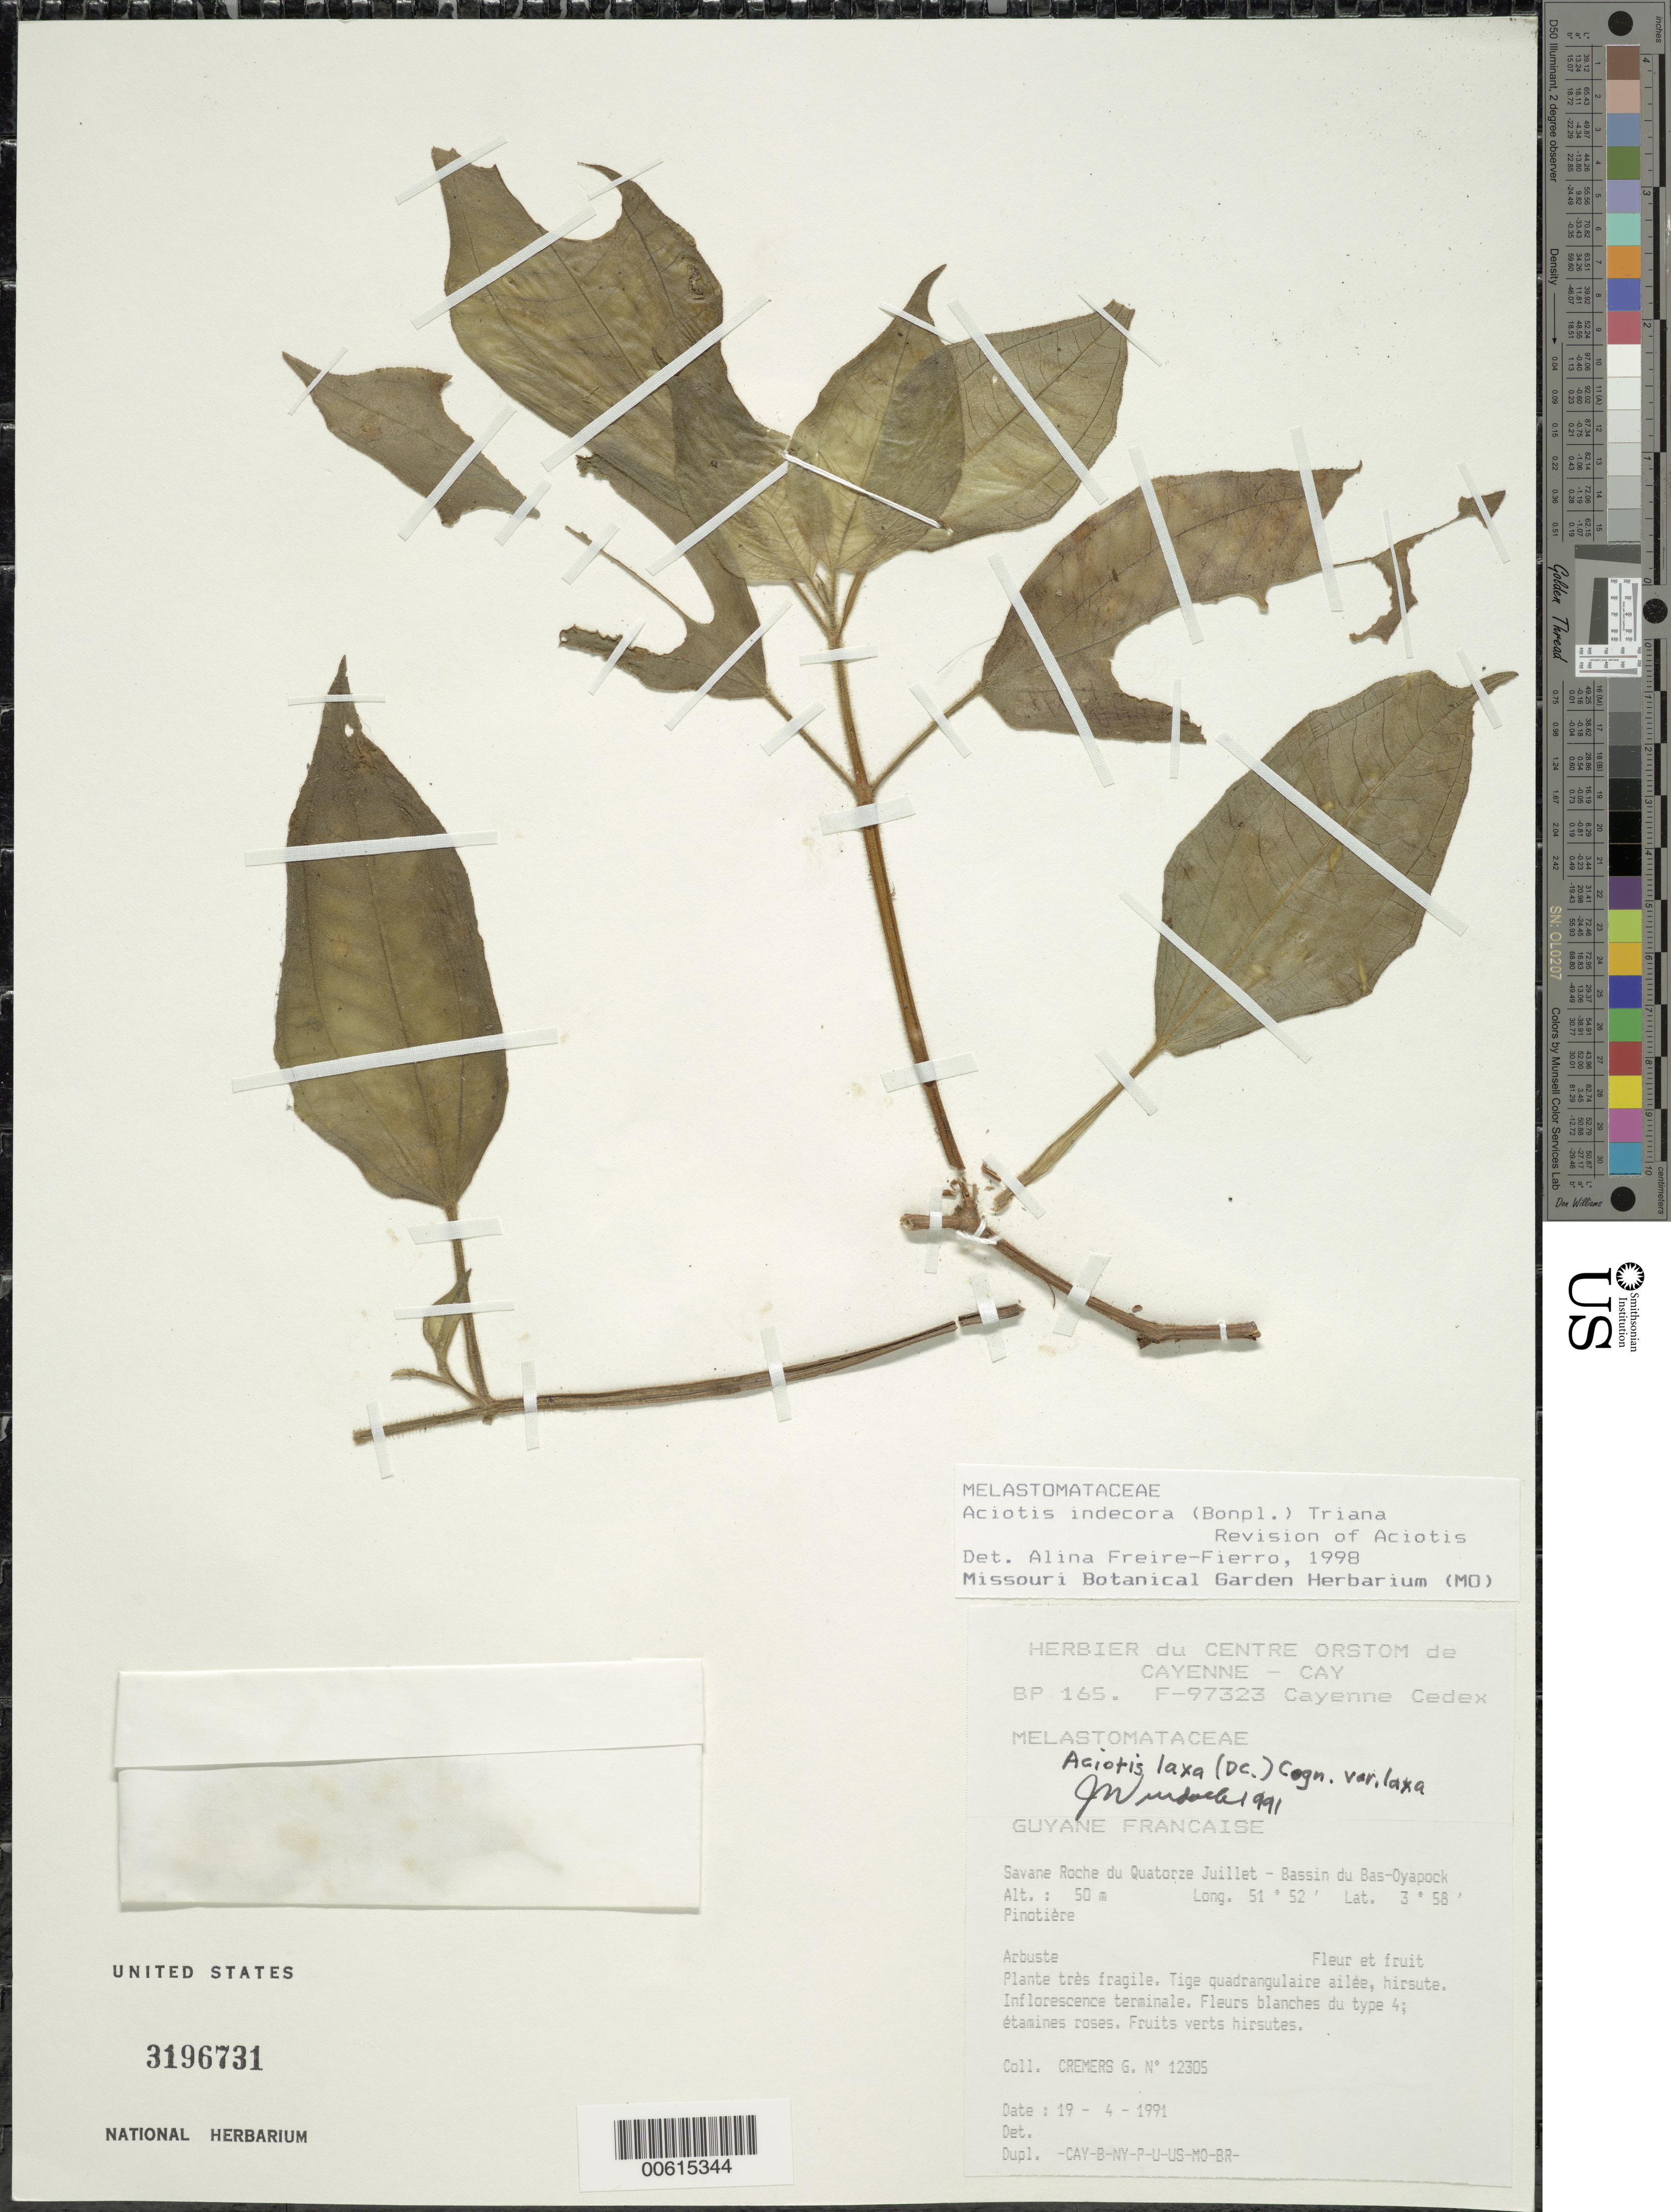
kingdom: Plantae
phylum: Tracheophyta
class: Magnoliopsida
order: Myrtales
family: Melastomataceae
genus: Aciotis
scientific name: Aciotis indecora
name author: (Bonpl.) Triana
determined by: Freire-Fierro, A.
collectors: G. Cremers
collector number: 12305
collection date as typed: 19-Apr-91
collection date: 1991-04-19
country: French Guiana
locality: Savane Roche du Quatorze Juillet, Bassin du Bas-Oyapock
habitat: Pinotiere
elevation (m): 50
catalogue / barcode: US 3196731